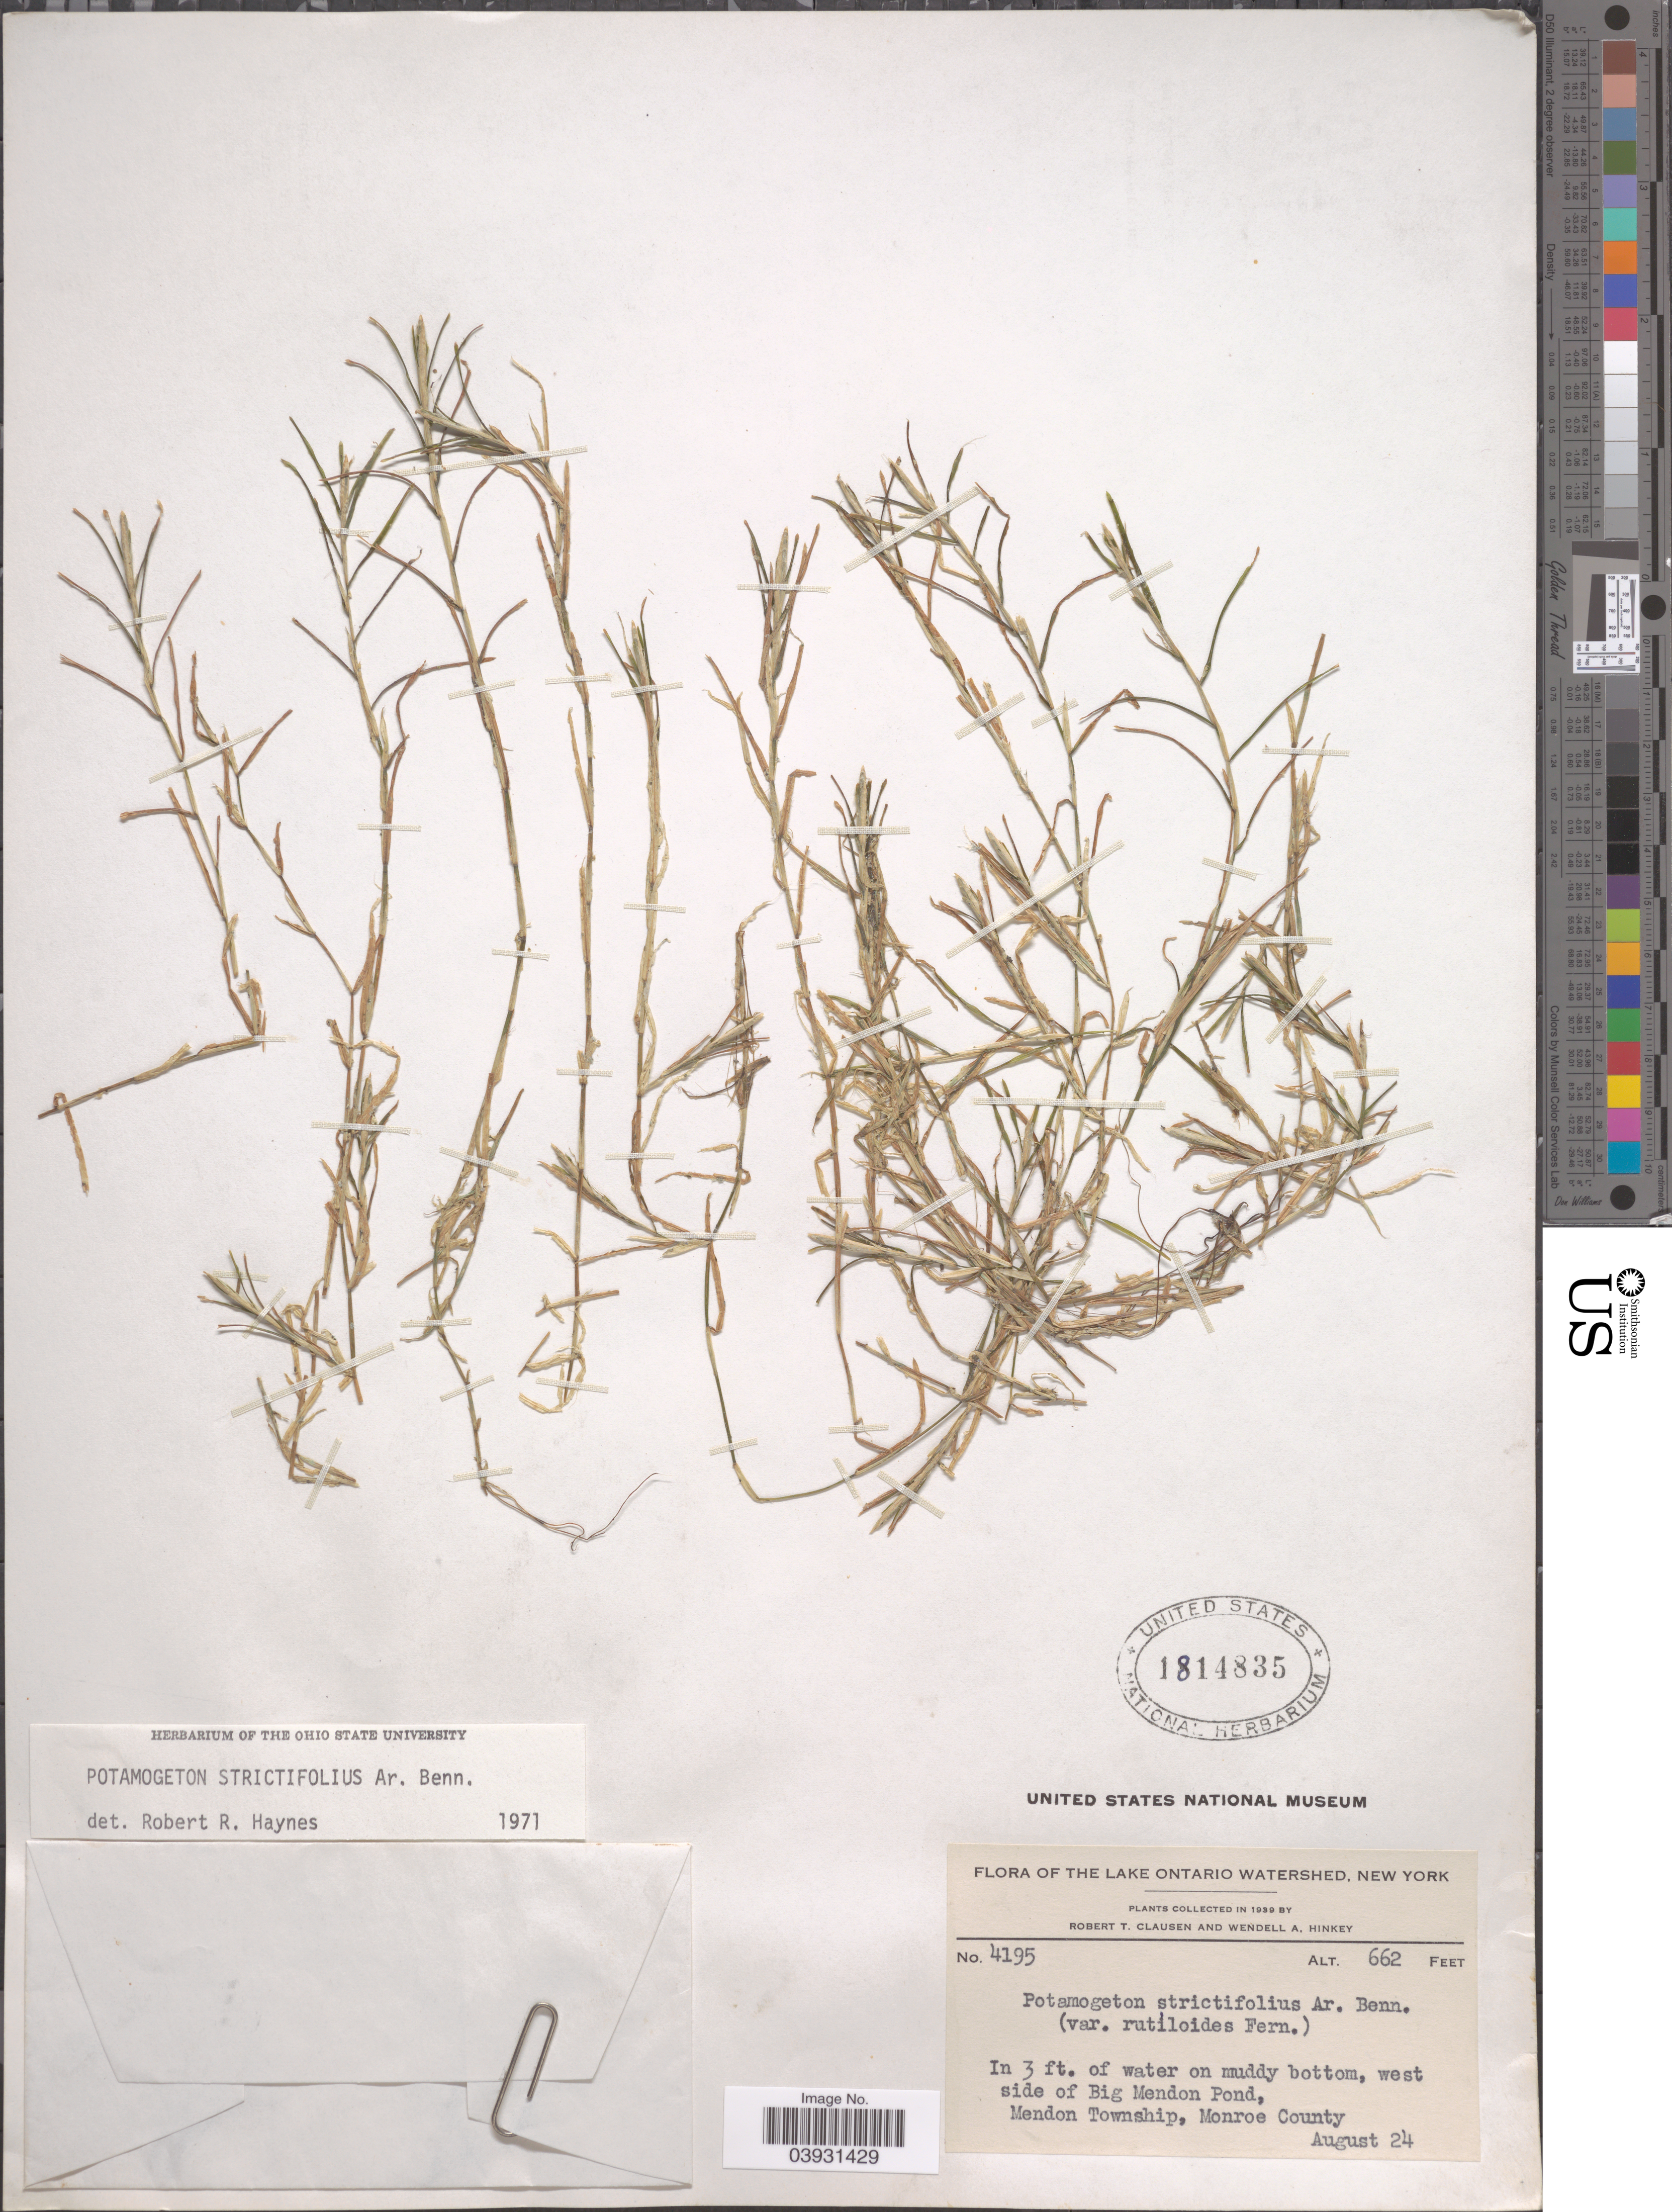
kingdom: Plantae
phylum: Tracheophyta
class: Liliopsida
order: Alismatales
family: Potamogetonaceae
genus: Potamogeton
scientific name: Potamogeton strictifolius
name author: A. Benn.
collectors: R. T. Clausen & W. Hinkey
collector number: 4195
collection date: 1939-08-24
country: United States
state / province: New York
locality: The Lake Ontario Watershed. West side of Big Mendon Pond, Mendon Township, Monroe County.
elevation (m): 202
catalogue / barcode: US 1814835